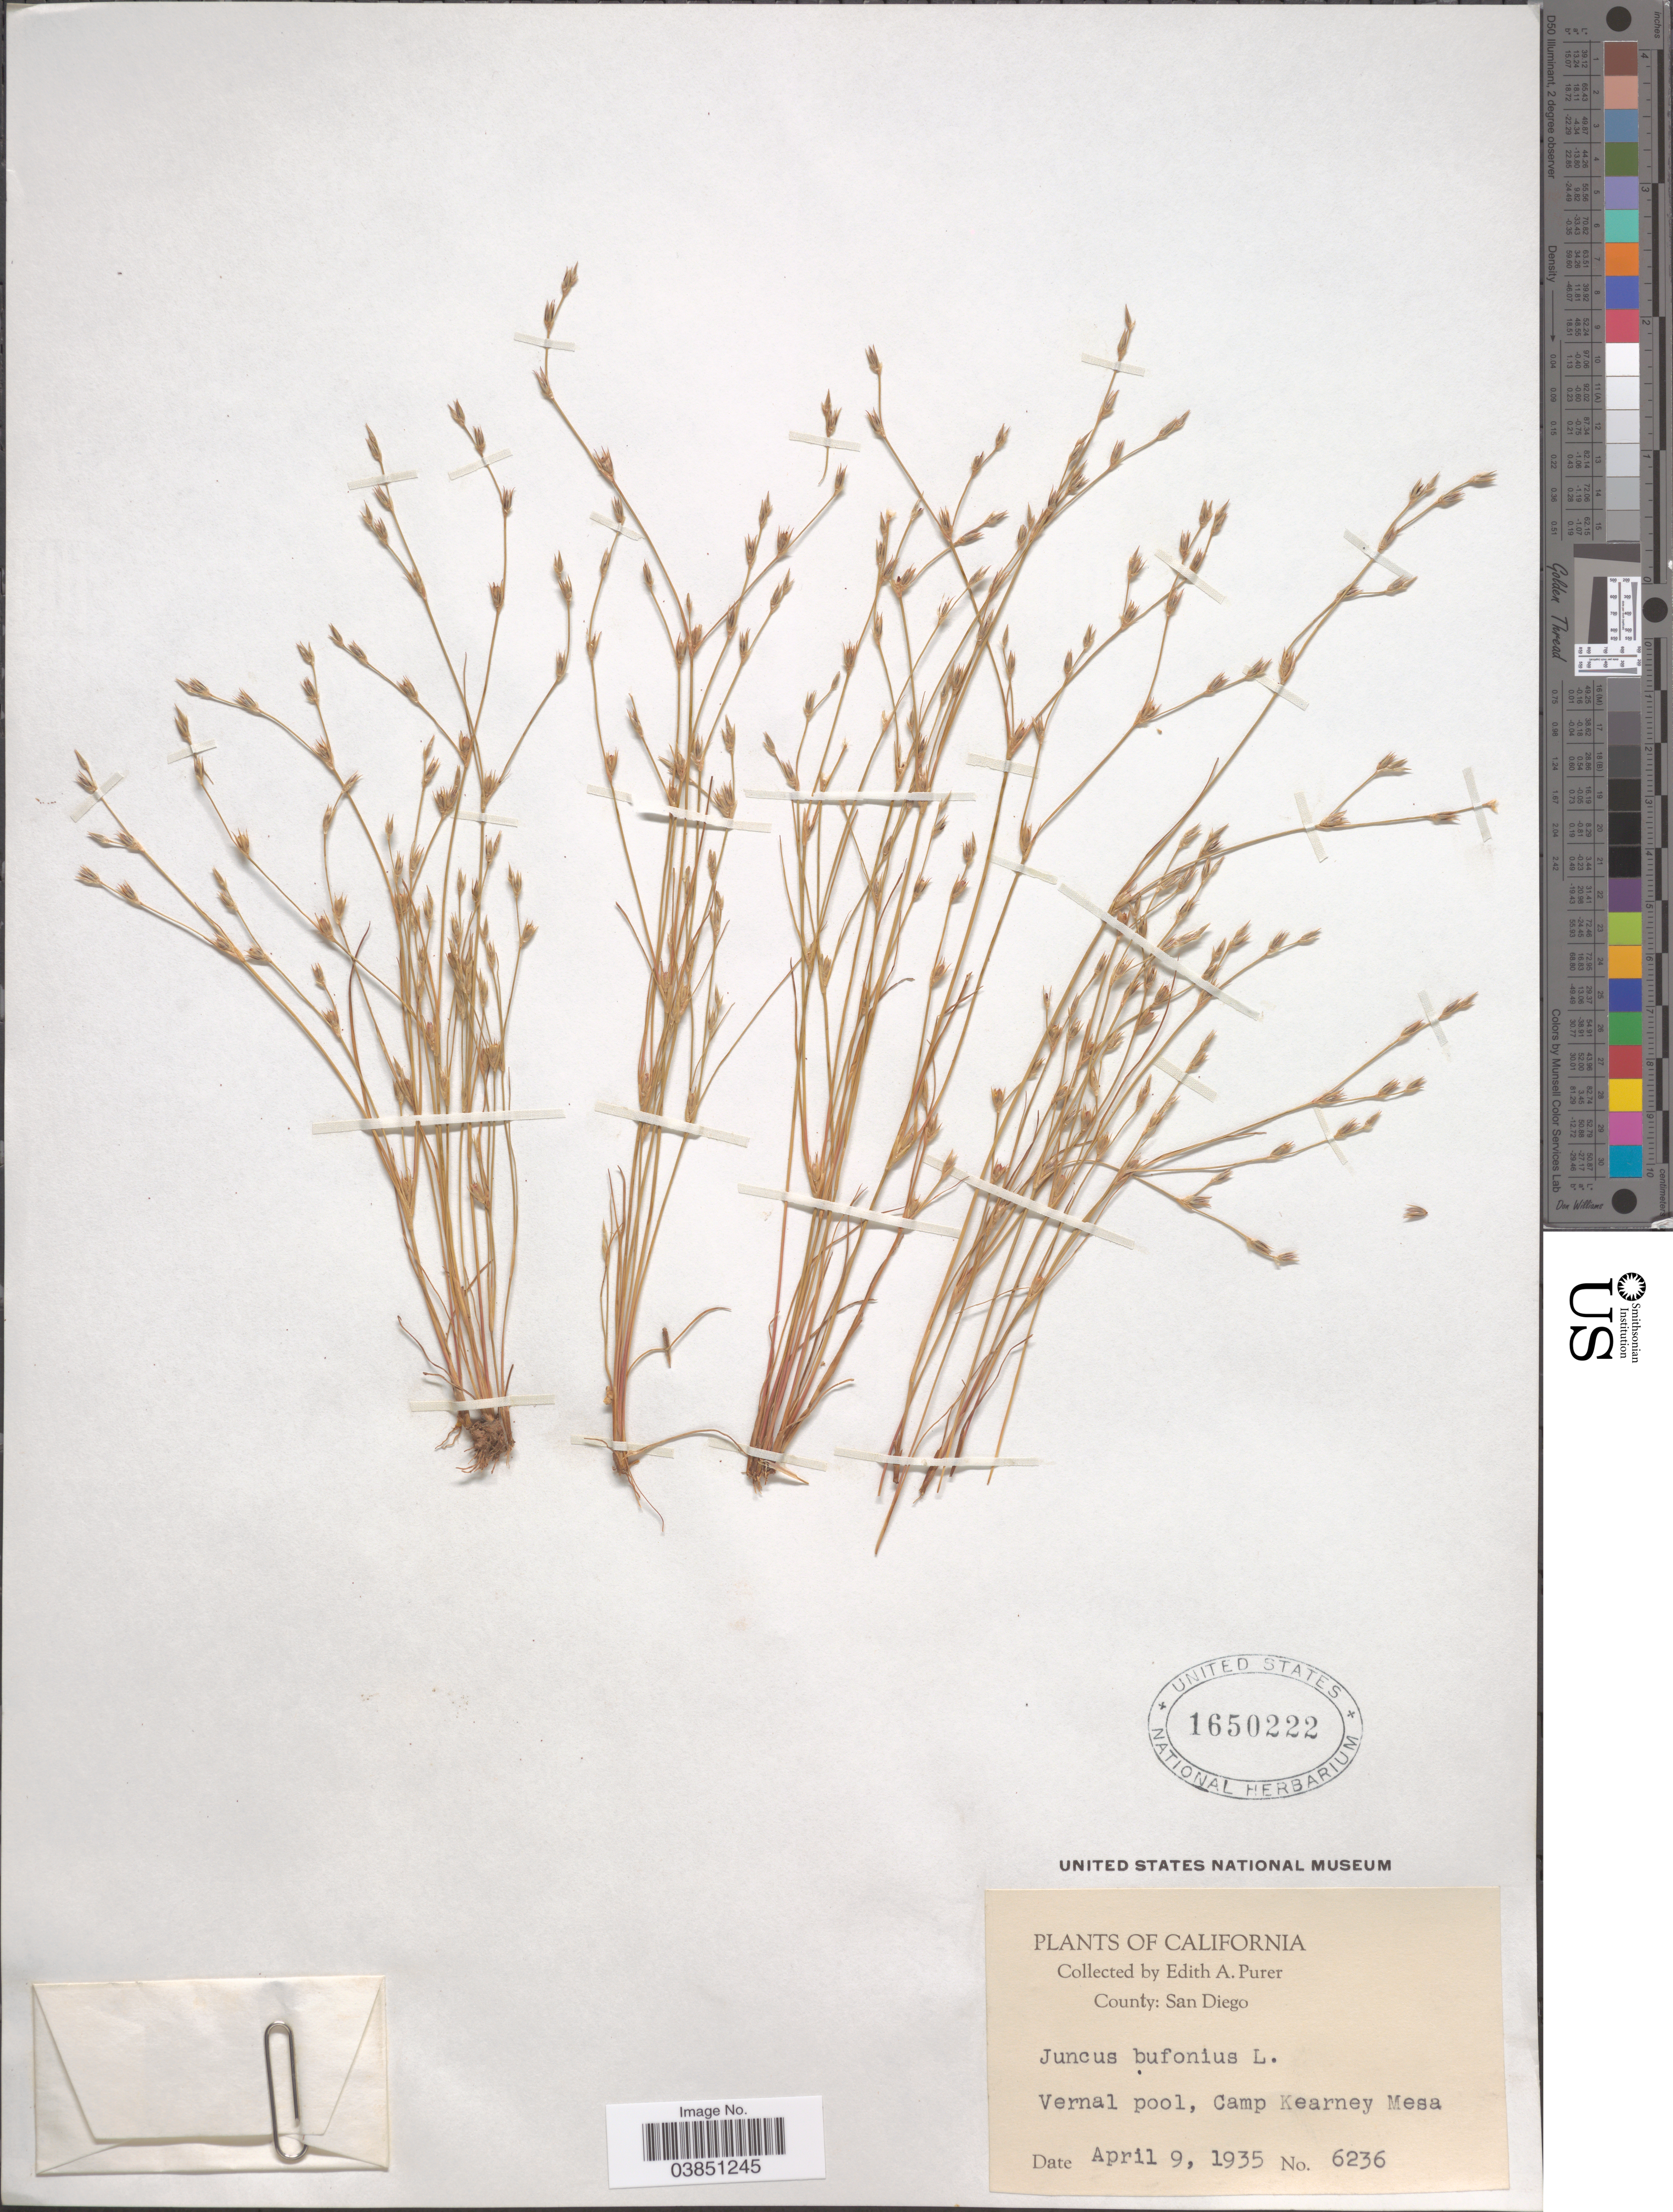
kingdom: Plantae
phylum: Tracheophyta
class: Liliopsida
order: Poales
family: Juncaceae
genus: Juncus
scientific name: Juncus bufonius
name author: L.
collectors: E. Purer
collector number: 6236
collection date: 1935-04-09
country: United States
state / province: California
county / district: San Diego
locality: County: San Diego. Vernal pool , Camp Kearney Mesa.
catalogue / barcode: US 1650222